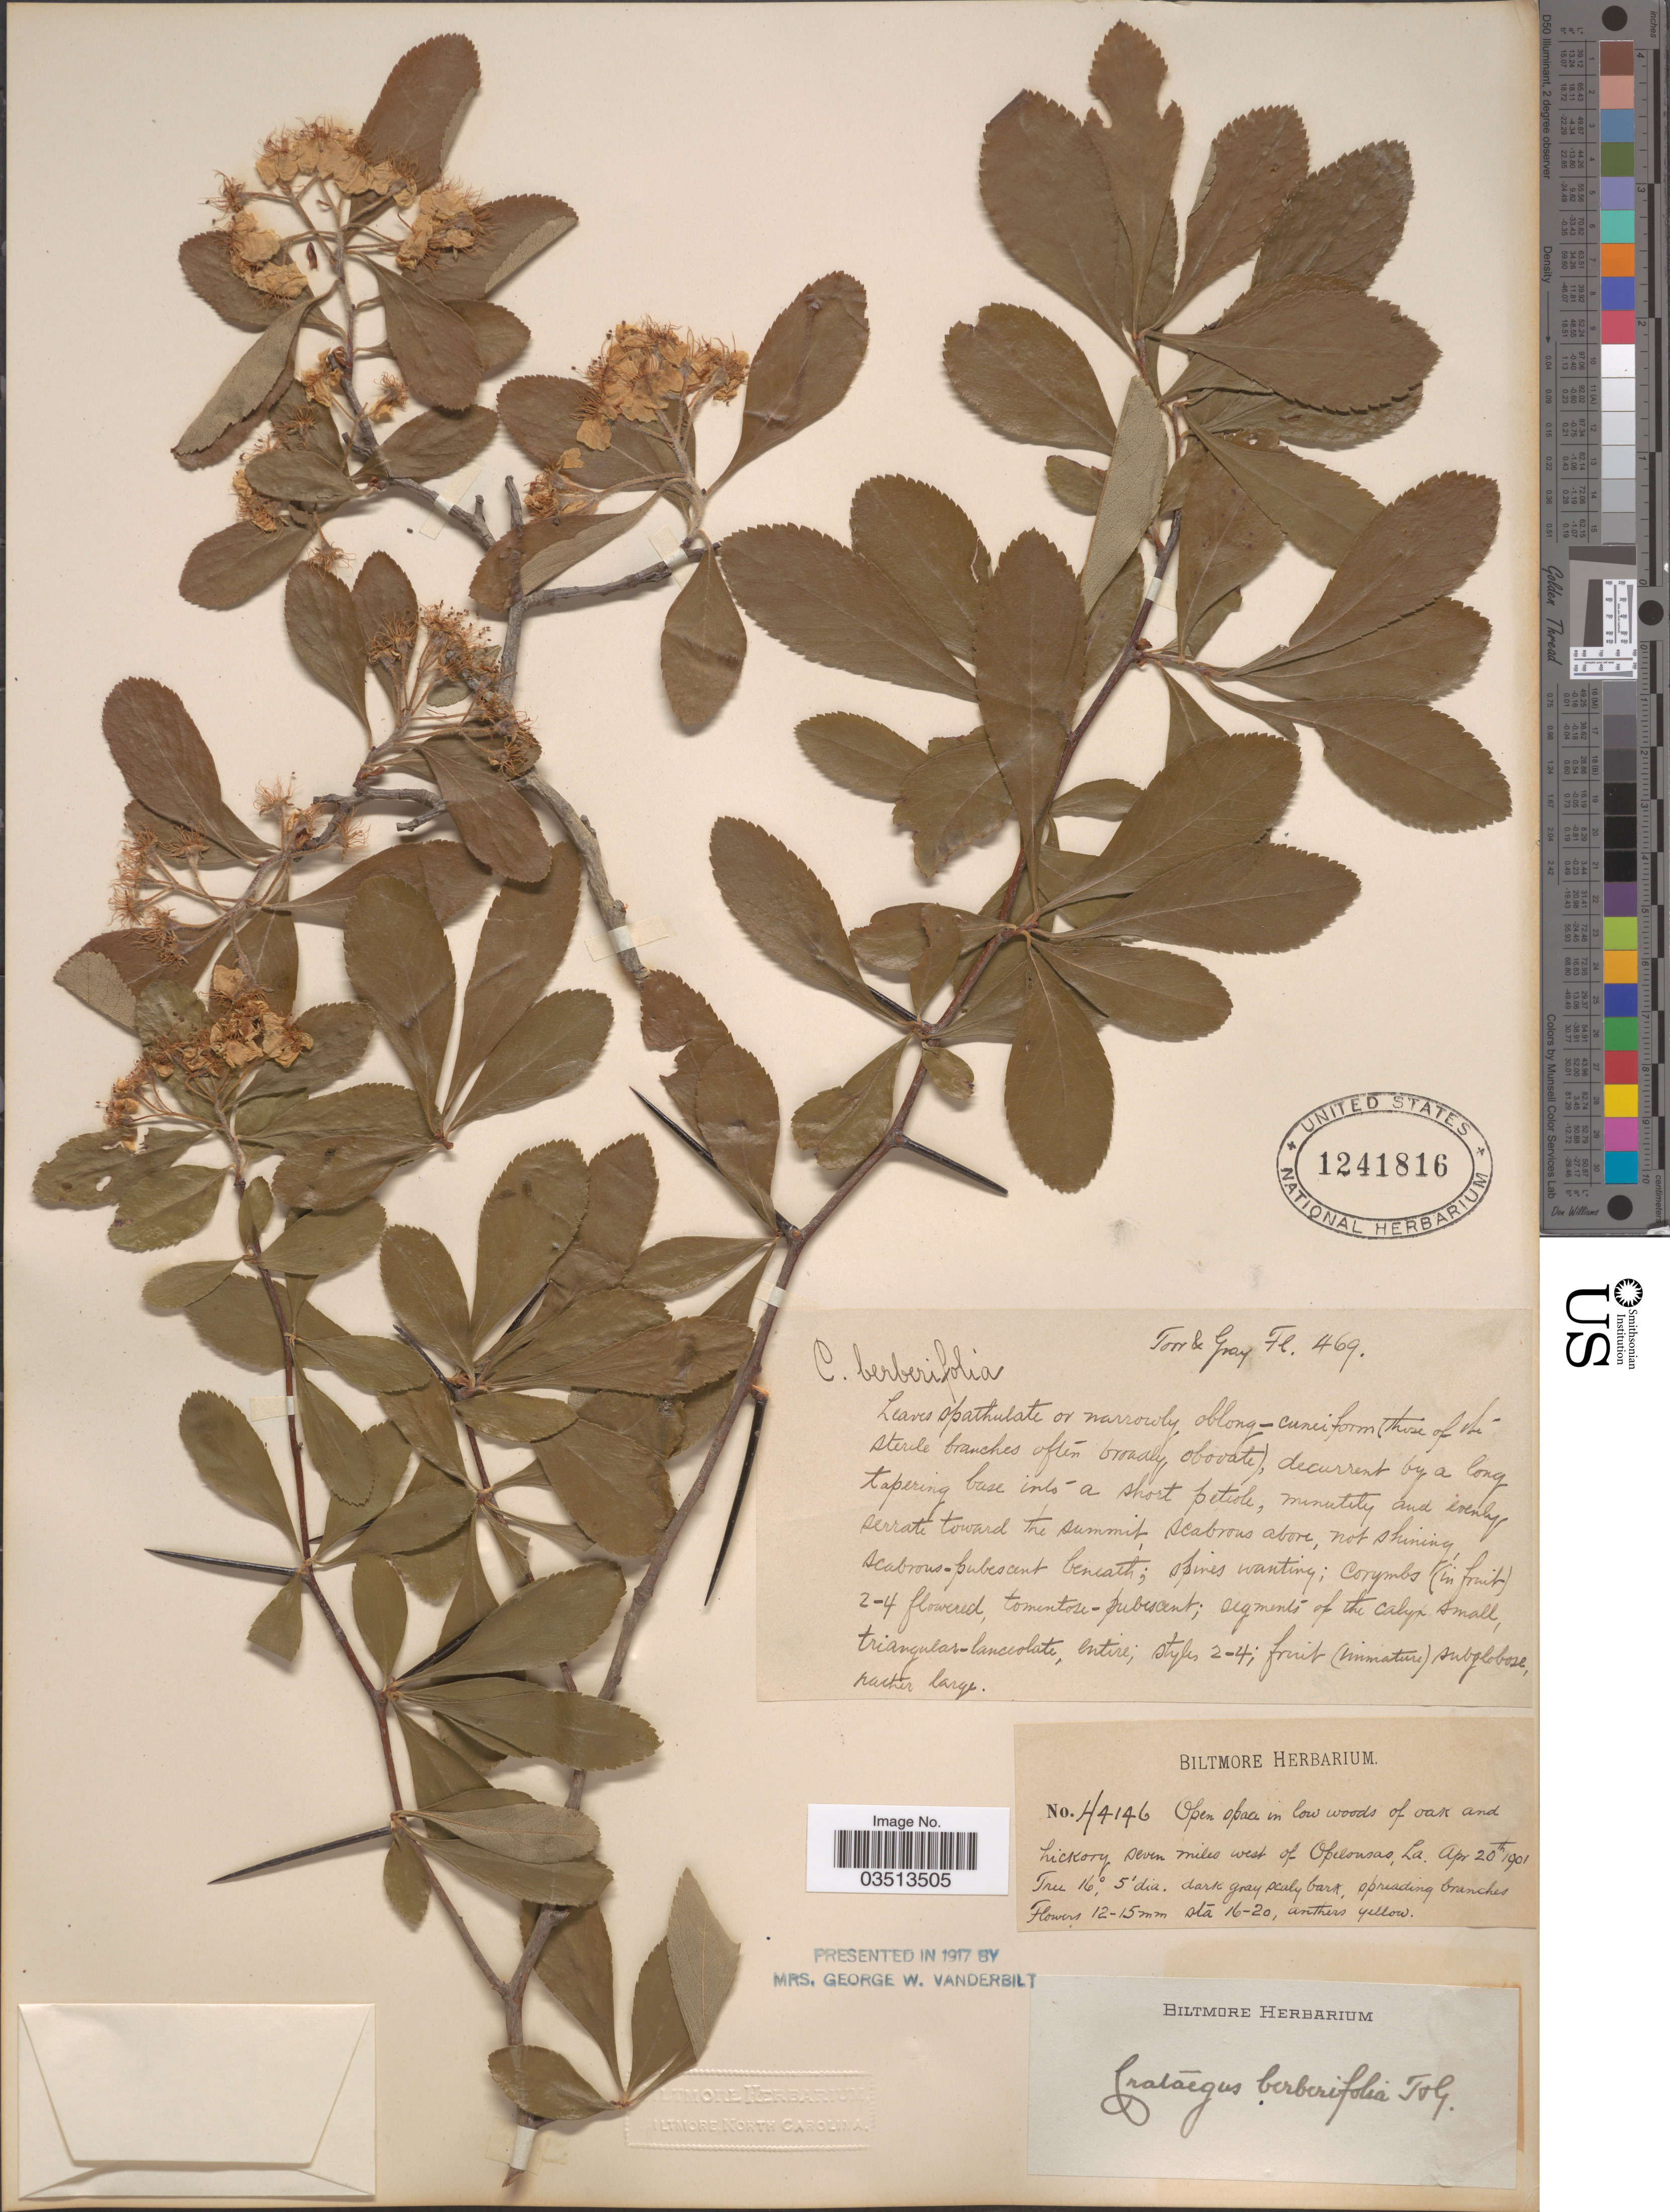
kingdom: Plantae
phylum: Tracheophyta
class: Magnoliopsida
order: Rosales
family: Rosaceae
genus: Crataegus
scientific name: Crataegus berberifolia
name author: Torr. & A. Gray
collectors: ex herb. Biltmore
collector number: H4146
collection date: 1901-04-20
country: United States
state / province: Louisiana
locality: Open space in low woods of oak and hickory seven miles west of Opelousas.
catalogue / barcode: US 1241816